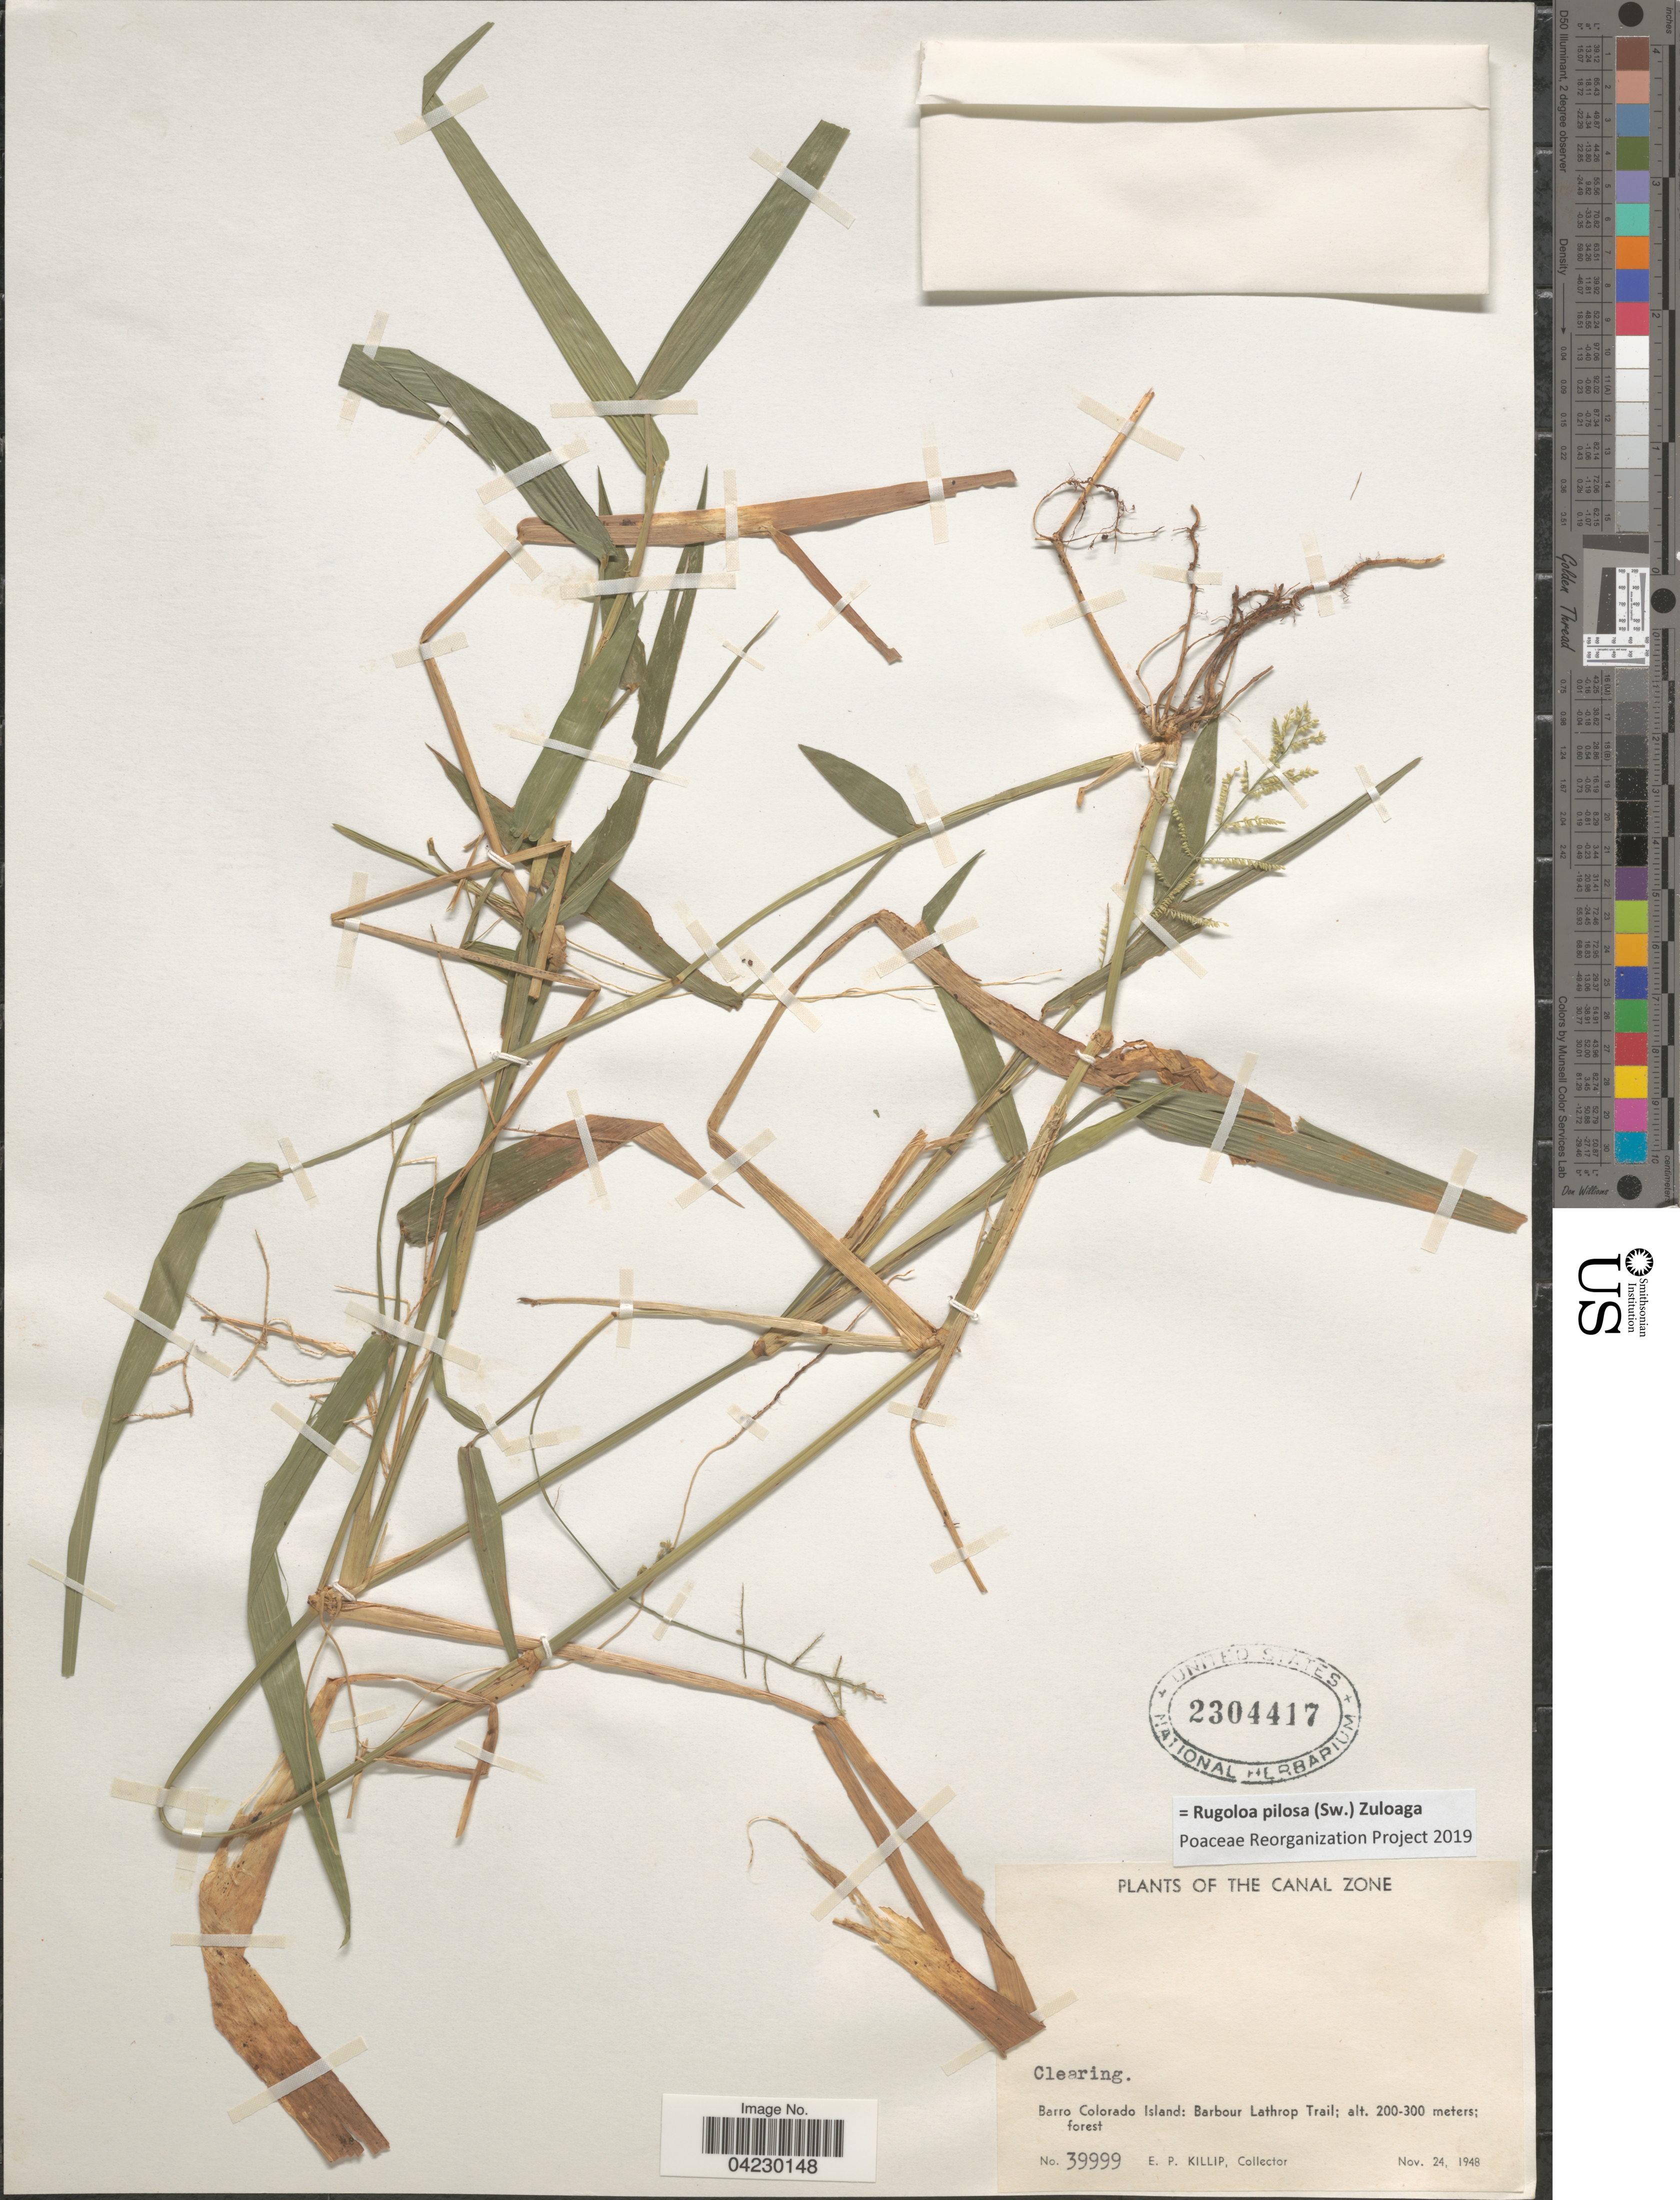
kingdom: Plantae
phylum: Tracheophyta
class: Liliopsida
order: Poales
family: Poaceae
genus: Rugoloa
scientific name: Rugoloa pilosa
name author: (Sw.) Zuloaga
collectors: E. P. Killip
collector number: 39999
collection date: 1948-11-24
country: Panama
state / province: Colón / Panamá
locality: The Canal Zone. Barro Colorado Island: Barbour Lathrop Trail.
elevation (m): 200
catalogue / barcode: US 2304417